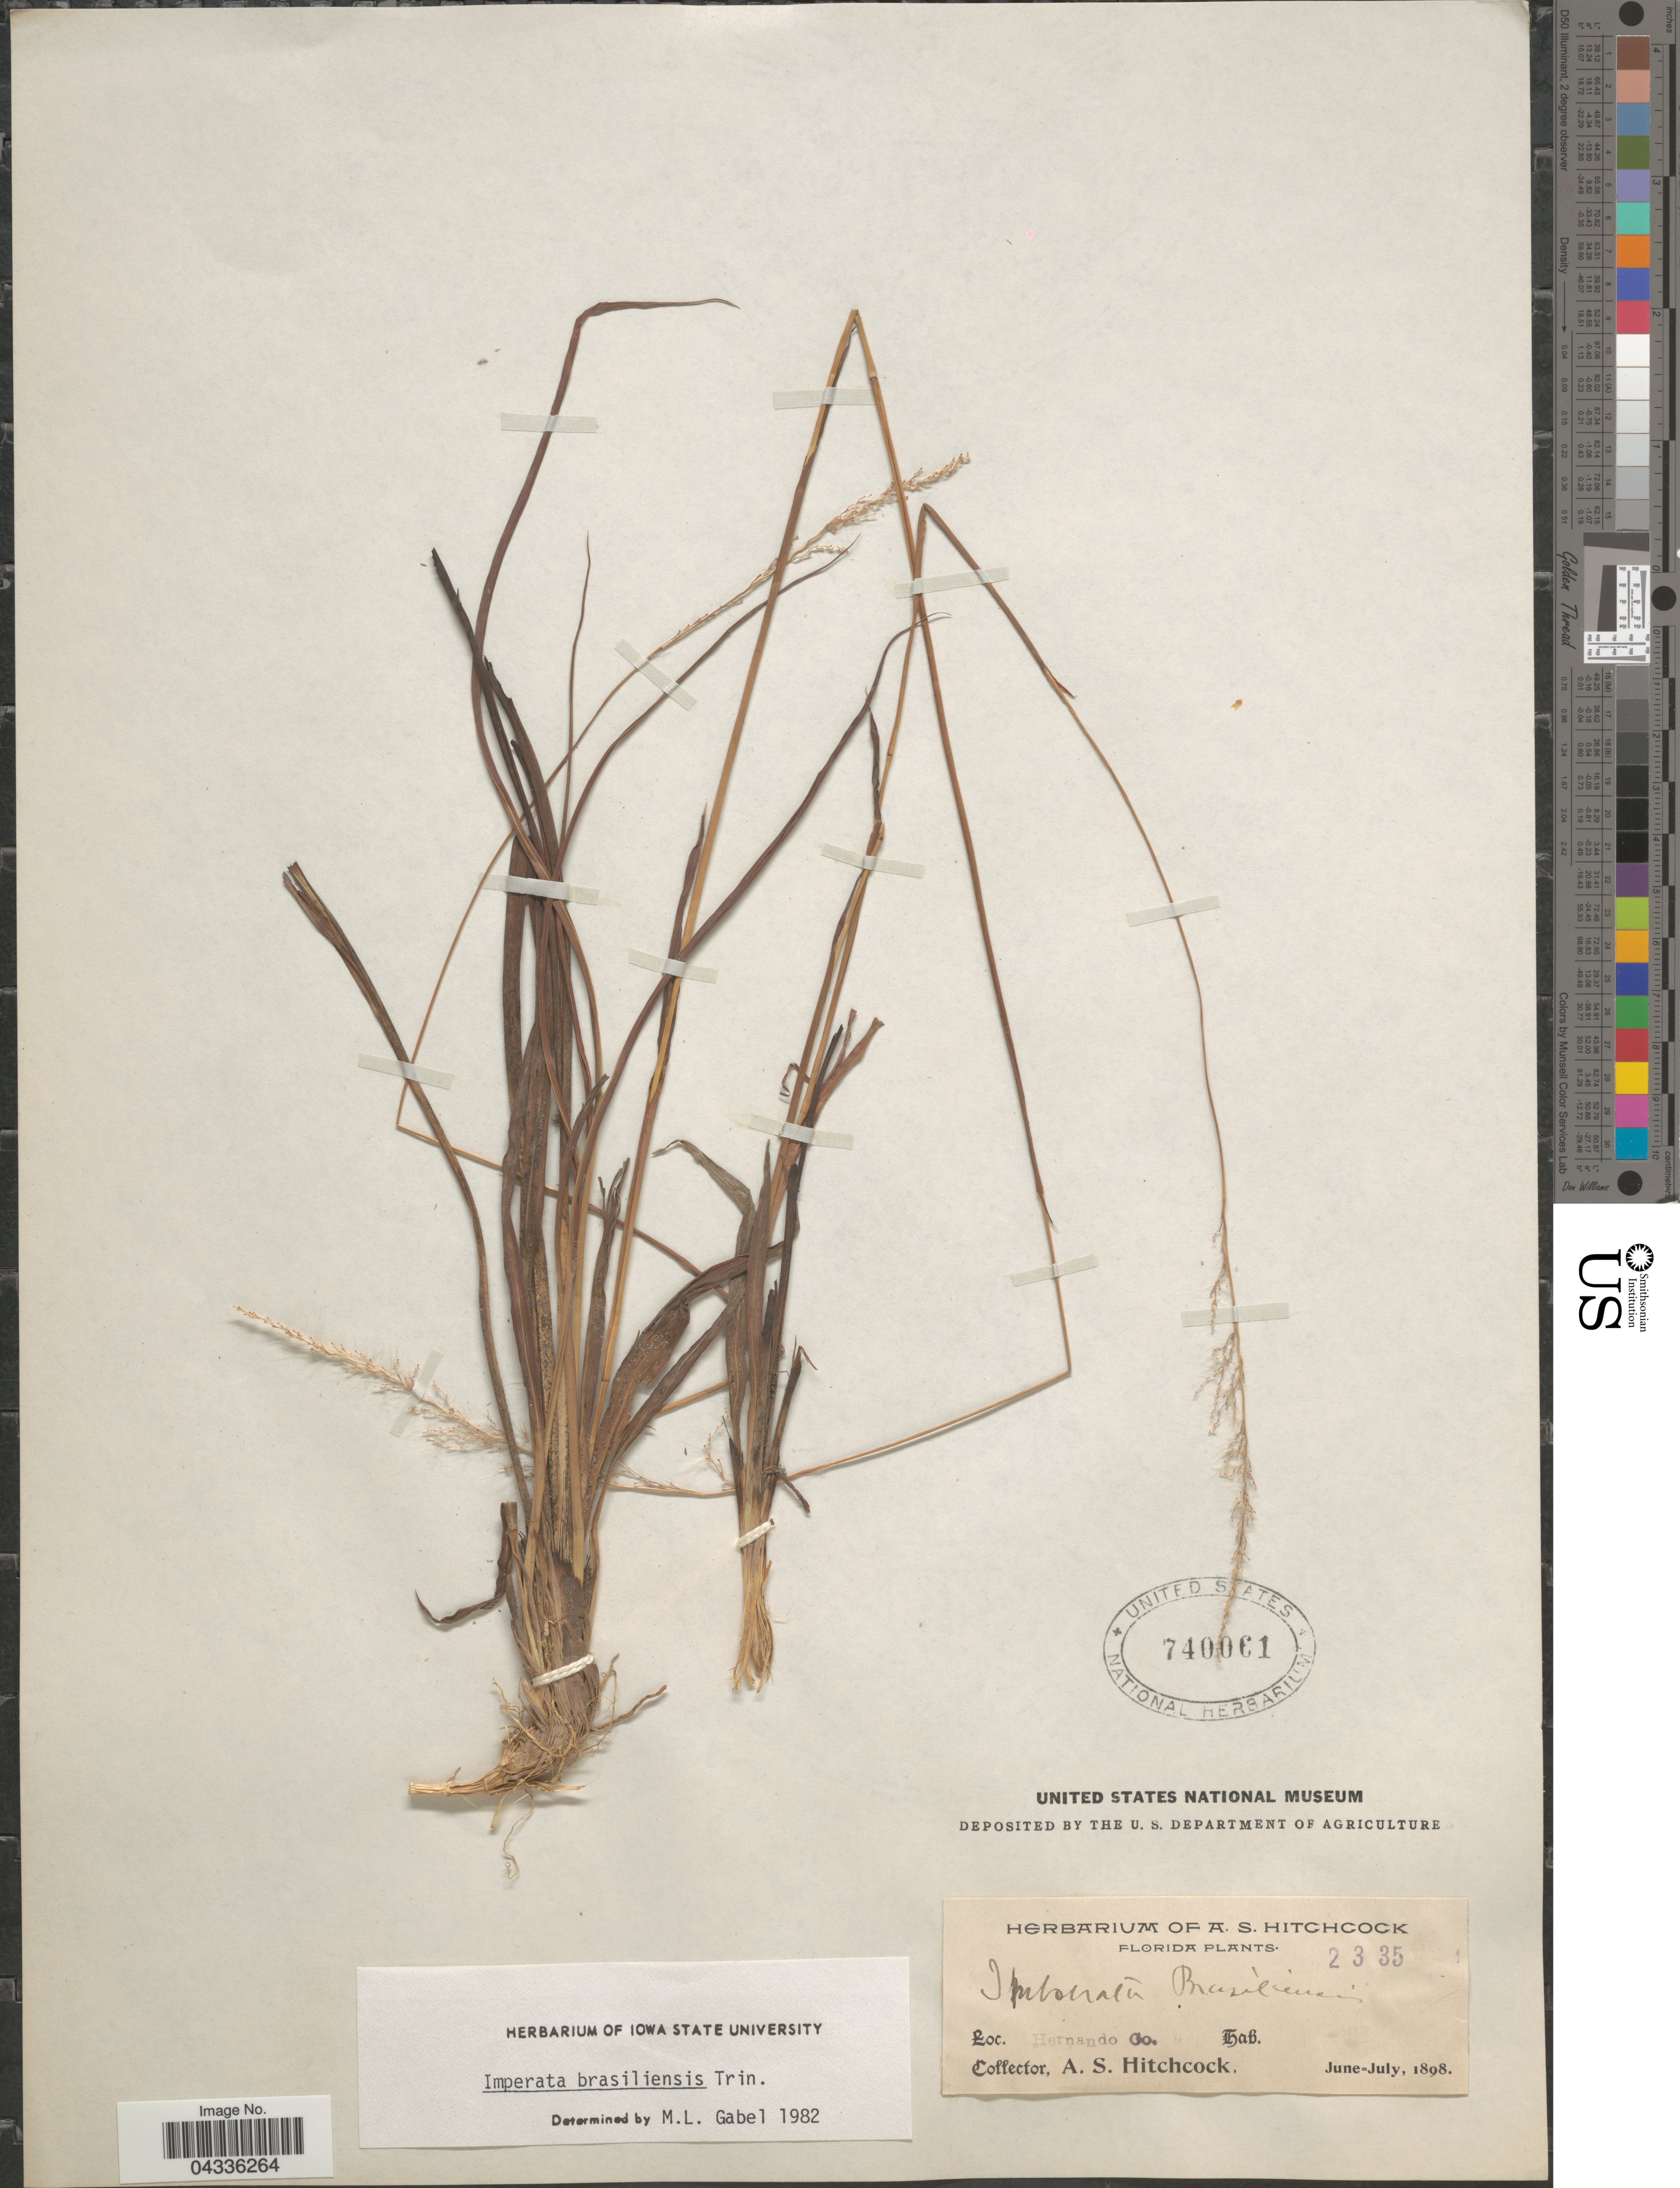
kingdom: Plantae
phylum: Tracheophyta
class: Liliopsida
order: Poales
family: Poaceae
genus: Imperata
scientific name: Imperata brasiliensis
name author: Trin.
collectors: A. S. Hitchcock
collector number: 2335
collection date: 1898-06/1898-07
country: United States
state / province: Florida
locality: Hernando Co.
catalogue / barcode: US 740061